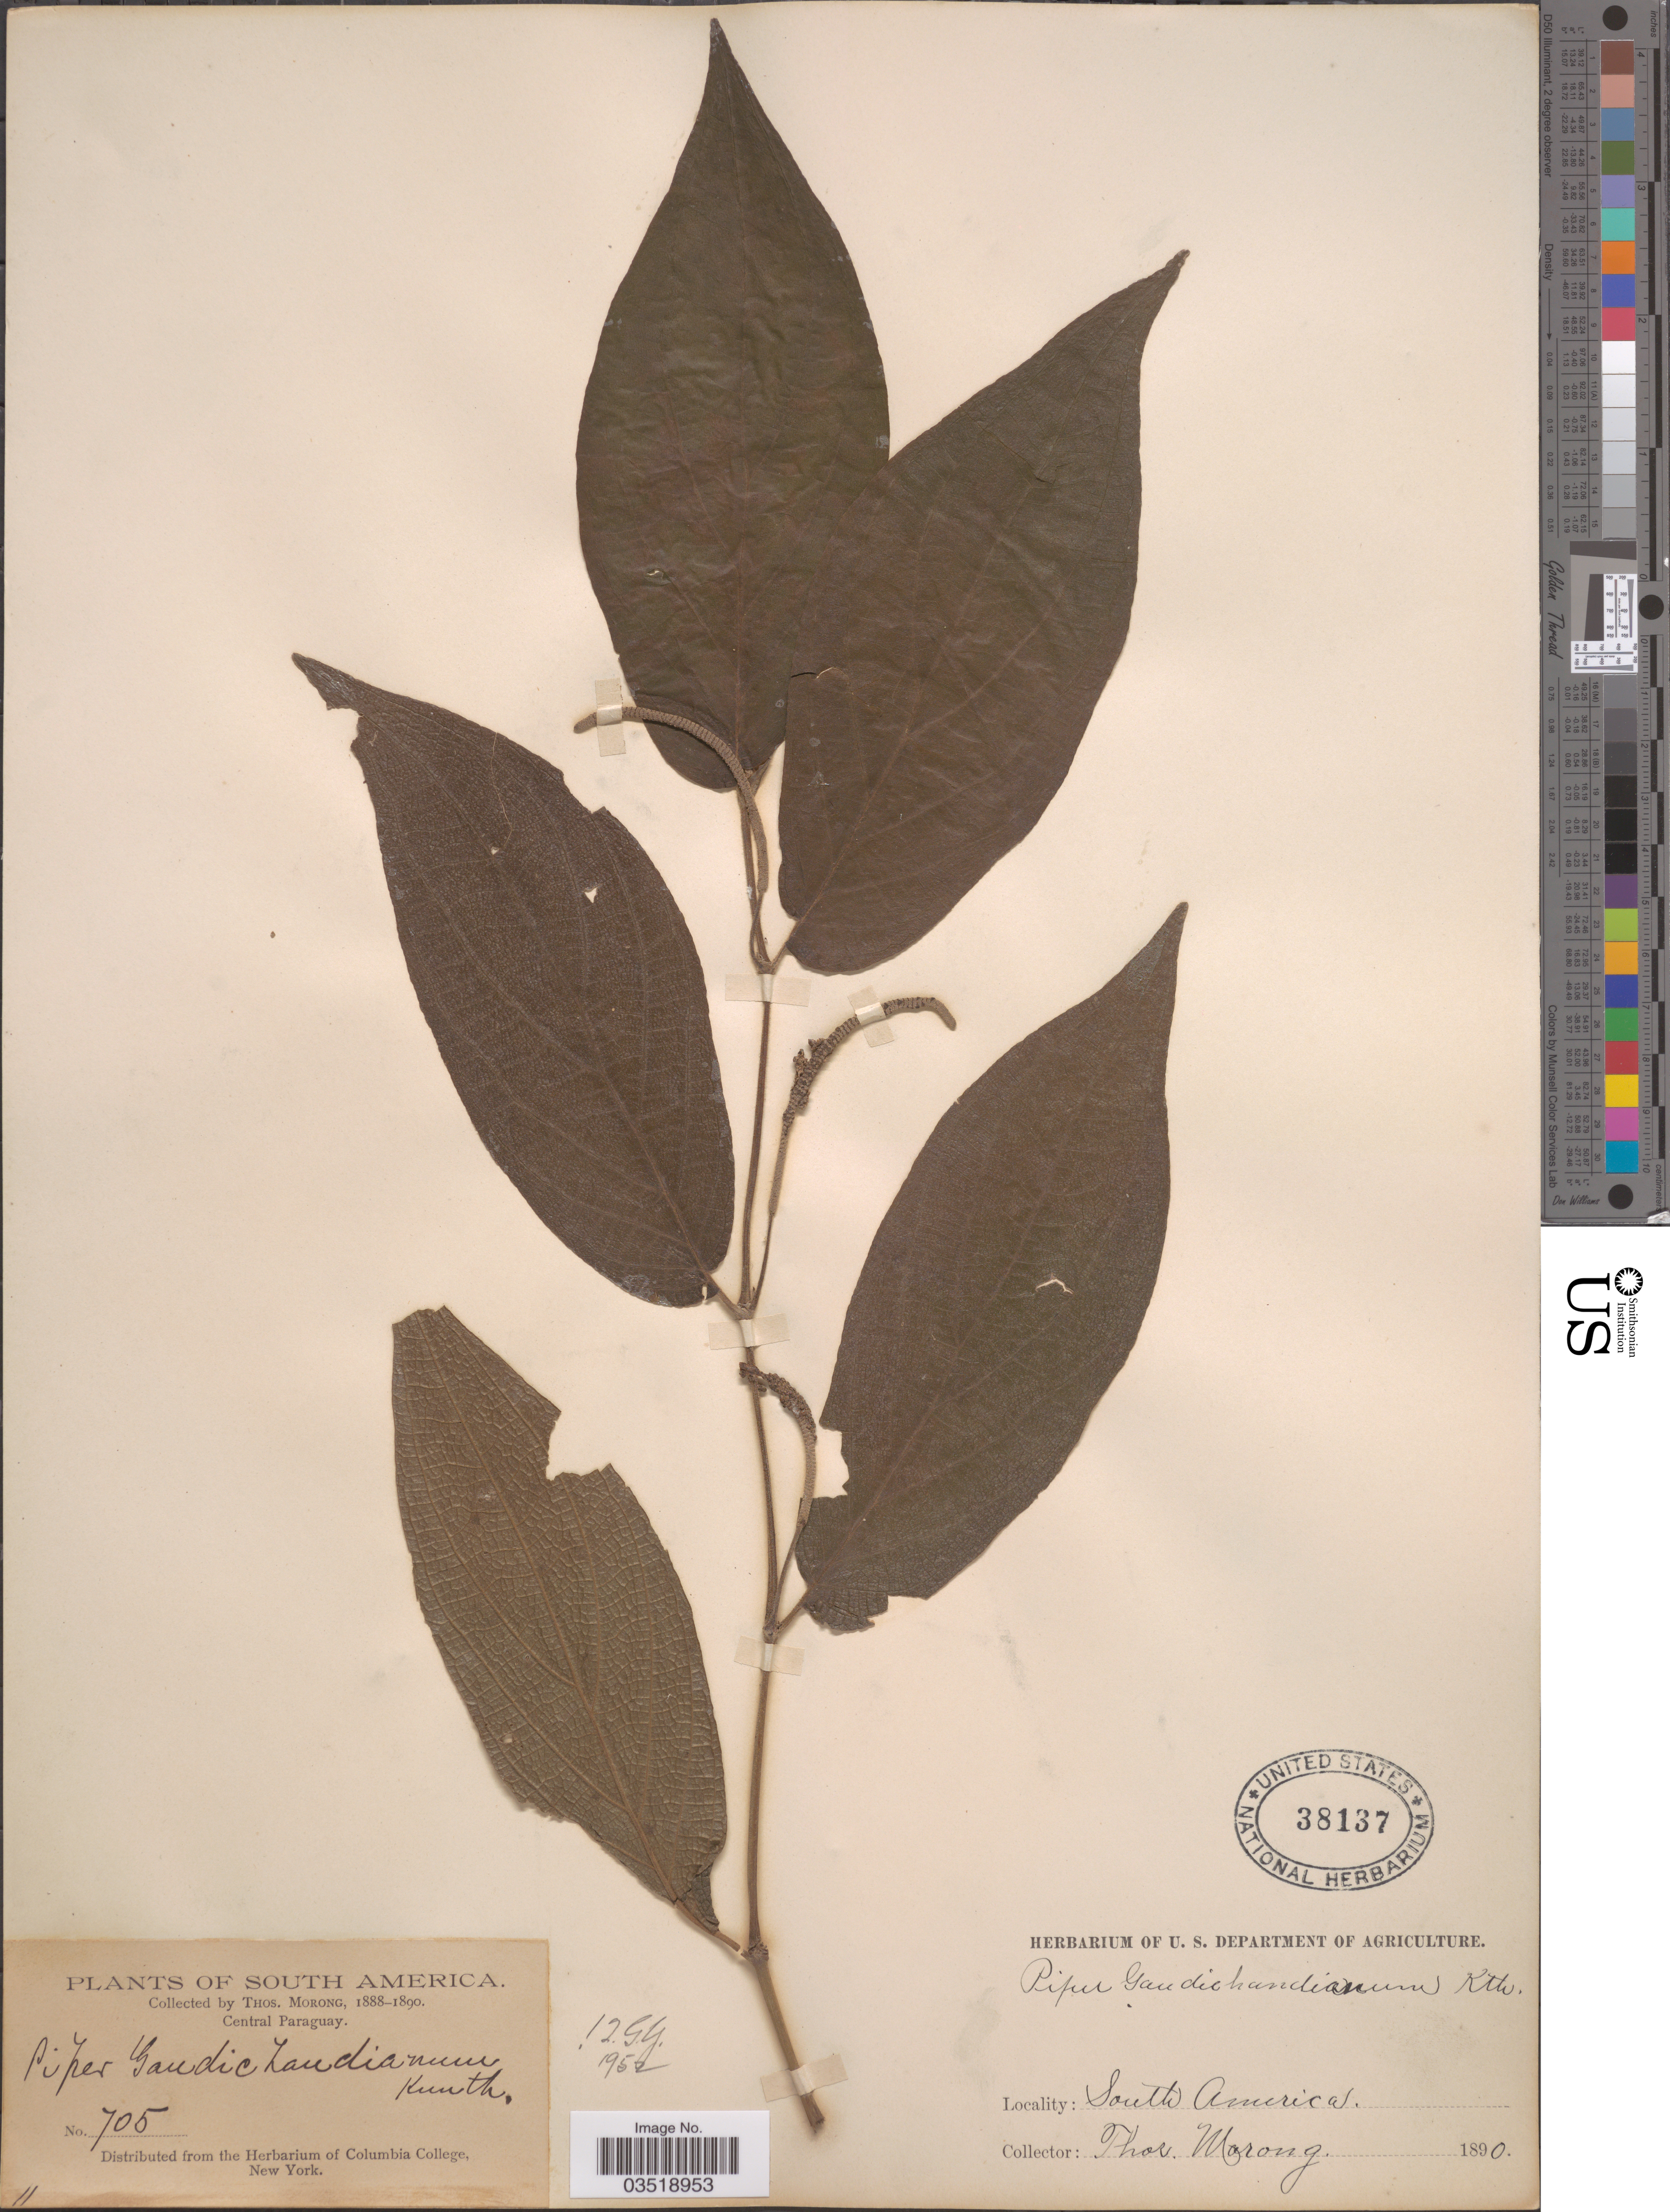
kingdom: Plantae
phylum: Tracheophyta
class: Magnoliopsida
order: Piperales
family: Piperaceae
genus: Piper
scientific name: Piper gaudichaudianum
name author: Kunth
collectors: ex herb. T. Morong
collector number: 705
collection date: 1890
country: Paraguay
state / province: Central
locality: Central Paraguay.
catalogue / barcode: US 38137